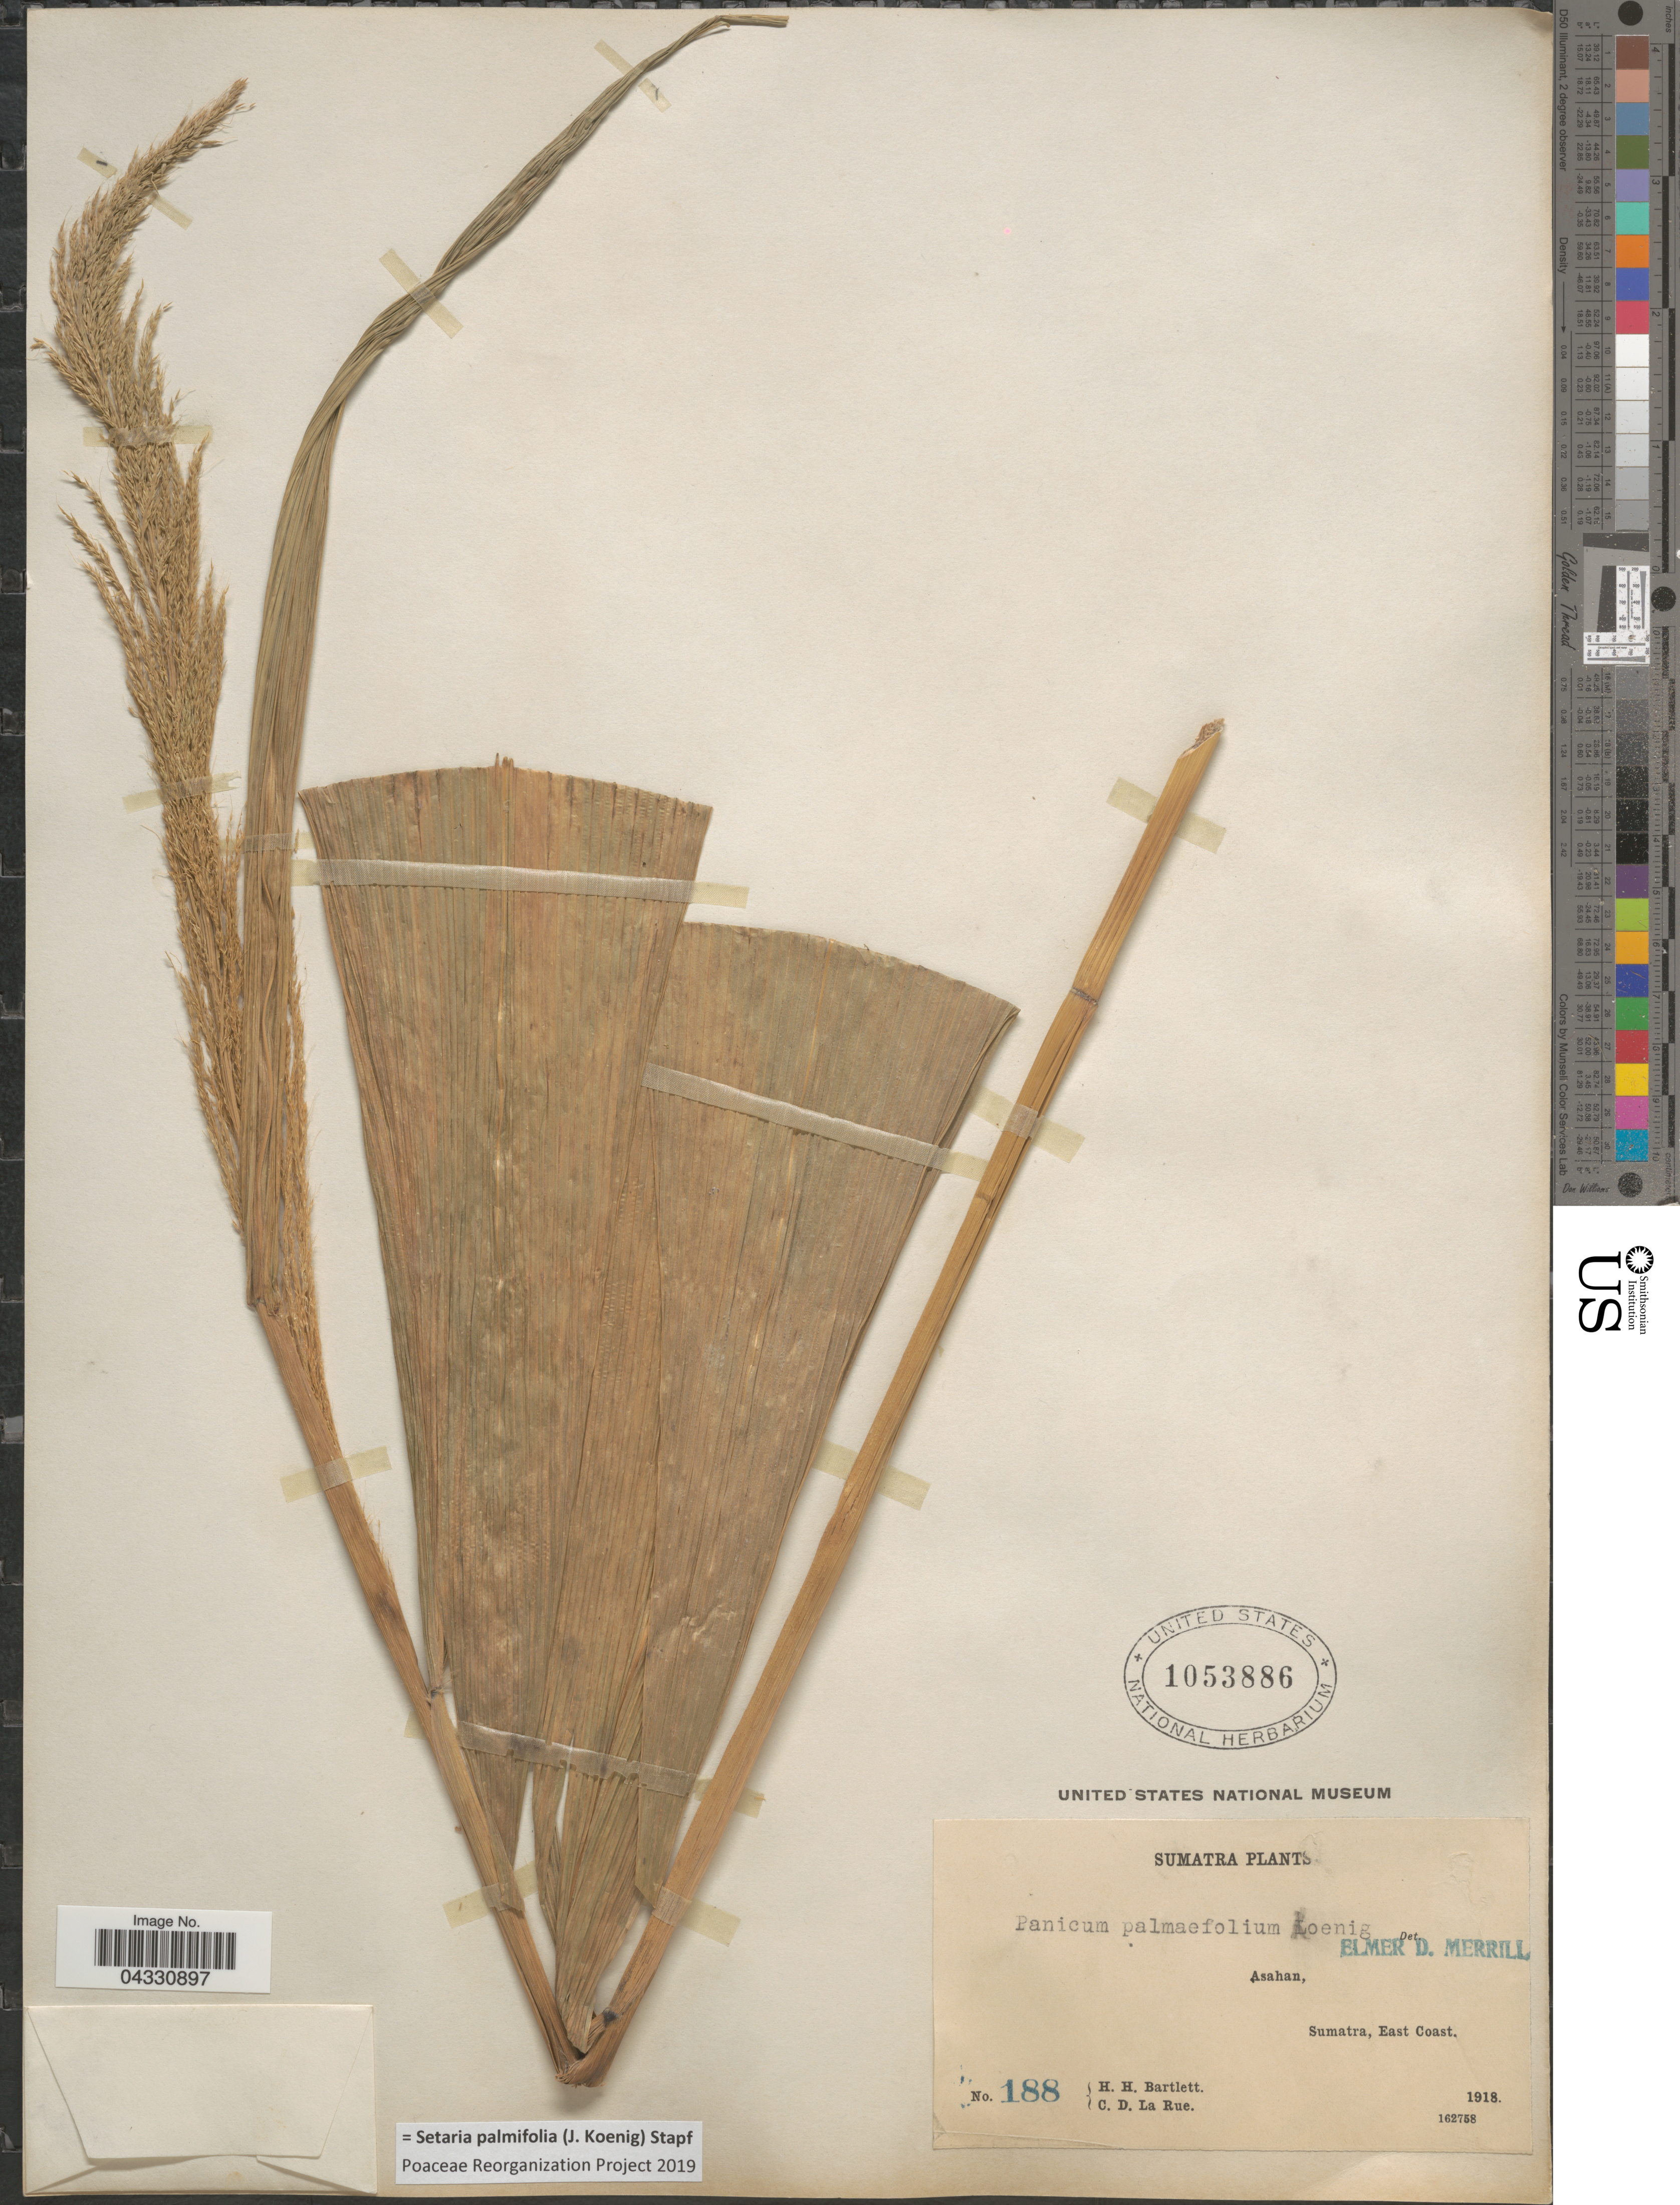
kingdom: Plantae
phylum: Tracheophyta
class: Liliopsida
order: Poales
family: Poaceae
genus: Setaria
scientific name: Setaria palmifolia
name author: (J. Koenig) Stapf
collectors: H. H. Bartlett & C. La Rue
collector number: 188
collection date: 1918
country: Indonesia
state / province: Sumatra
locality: Asahan, East Coast.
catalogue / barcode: US 1053886